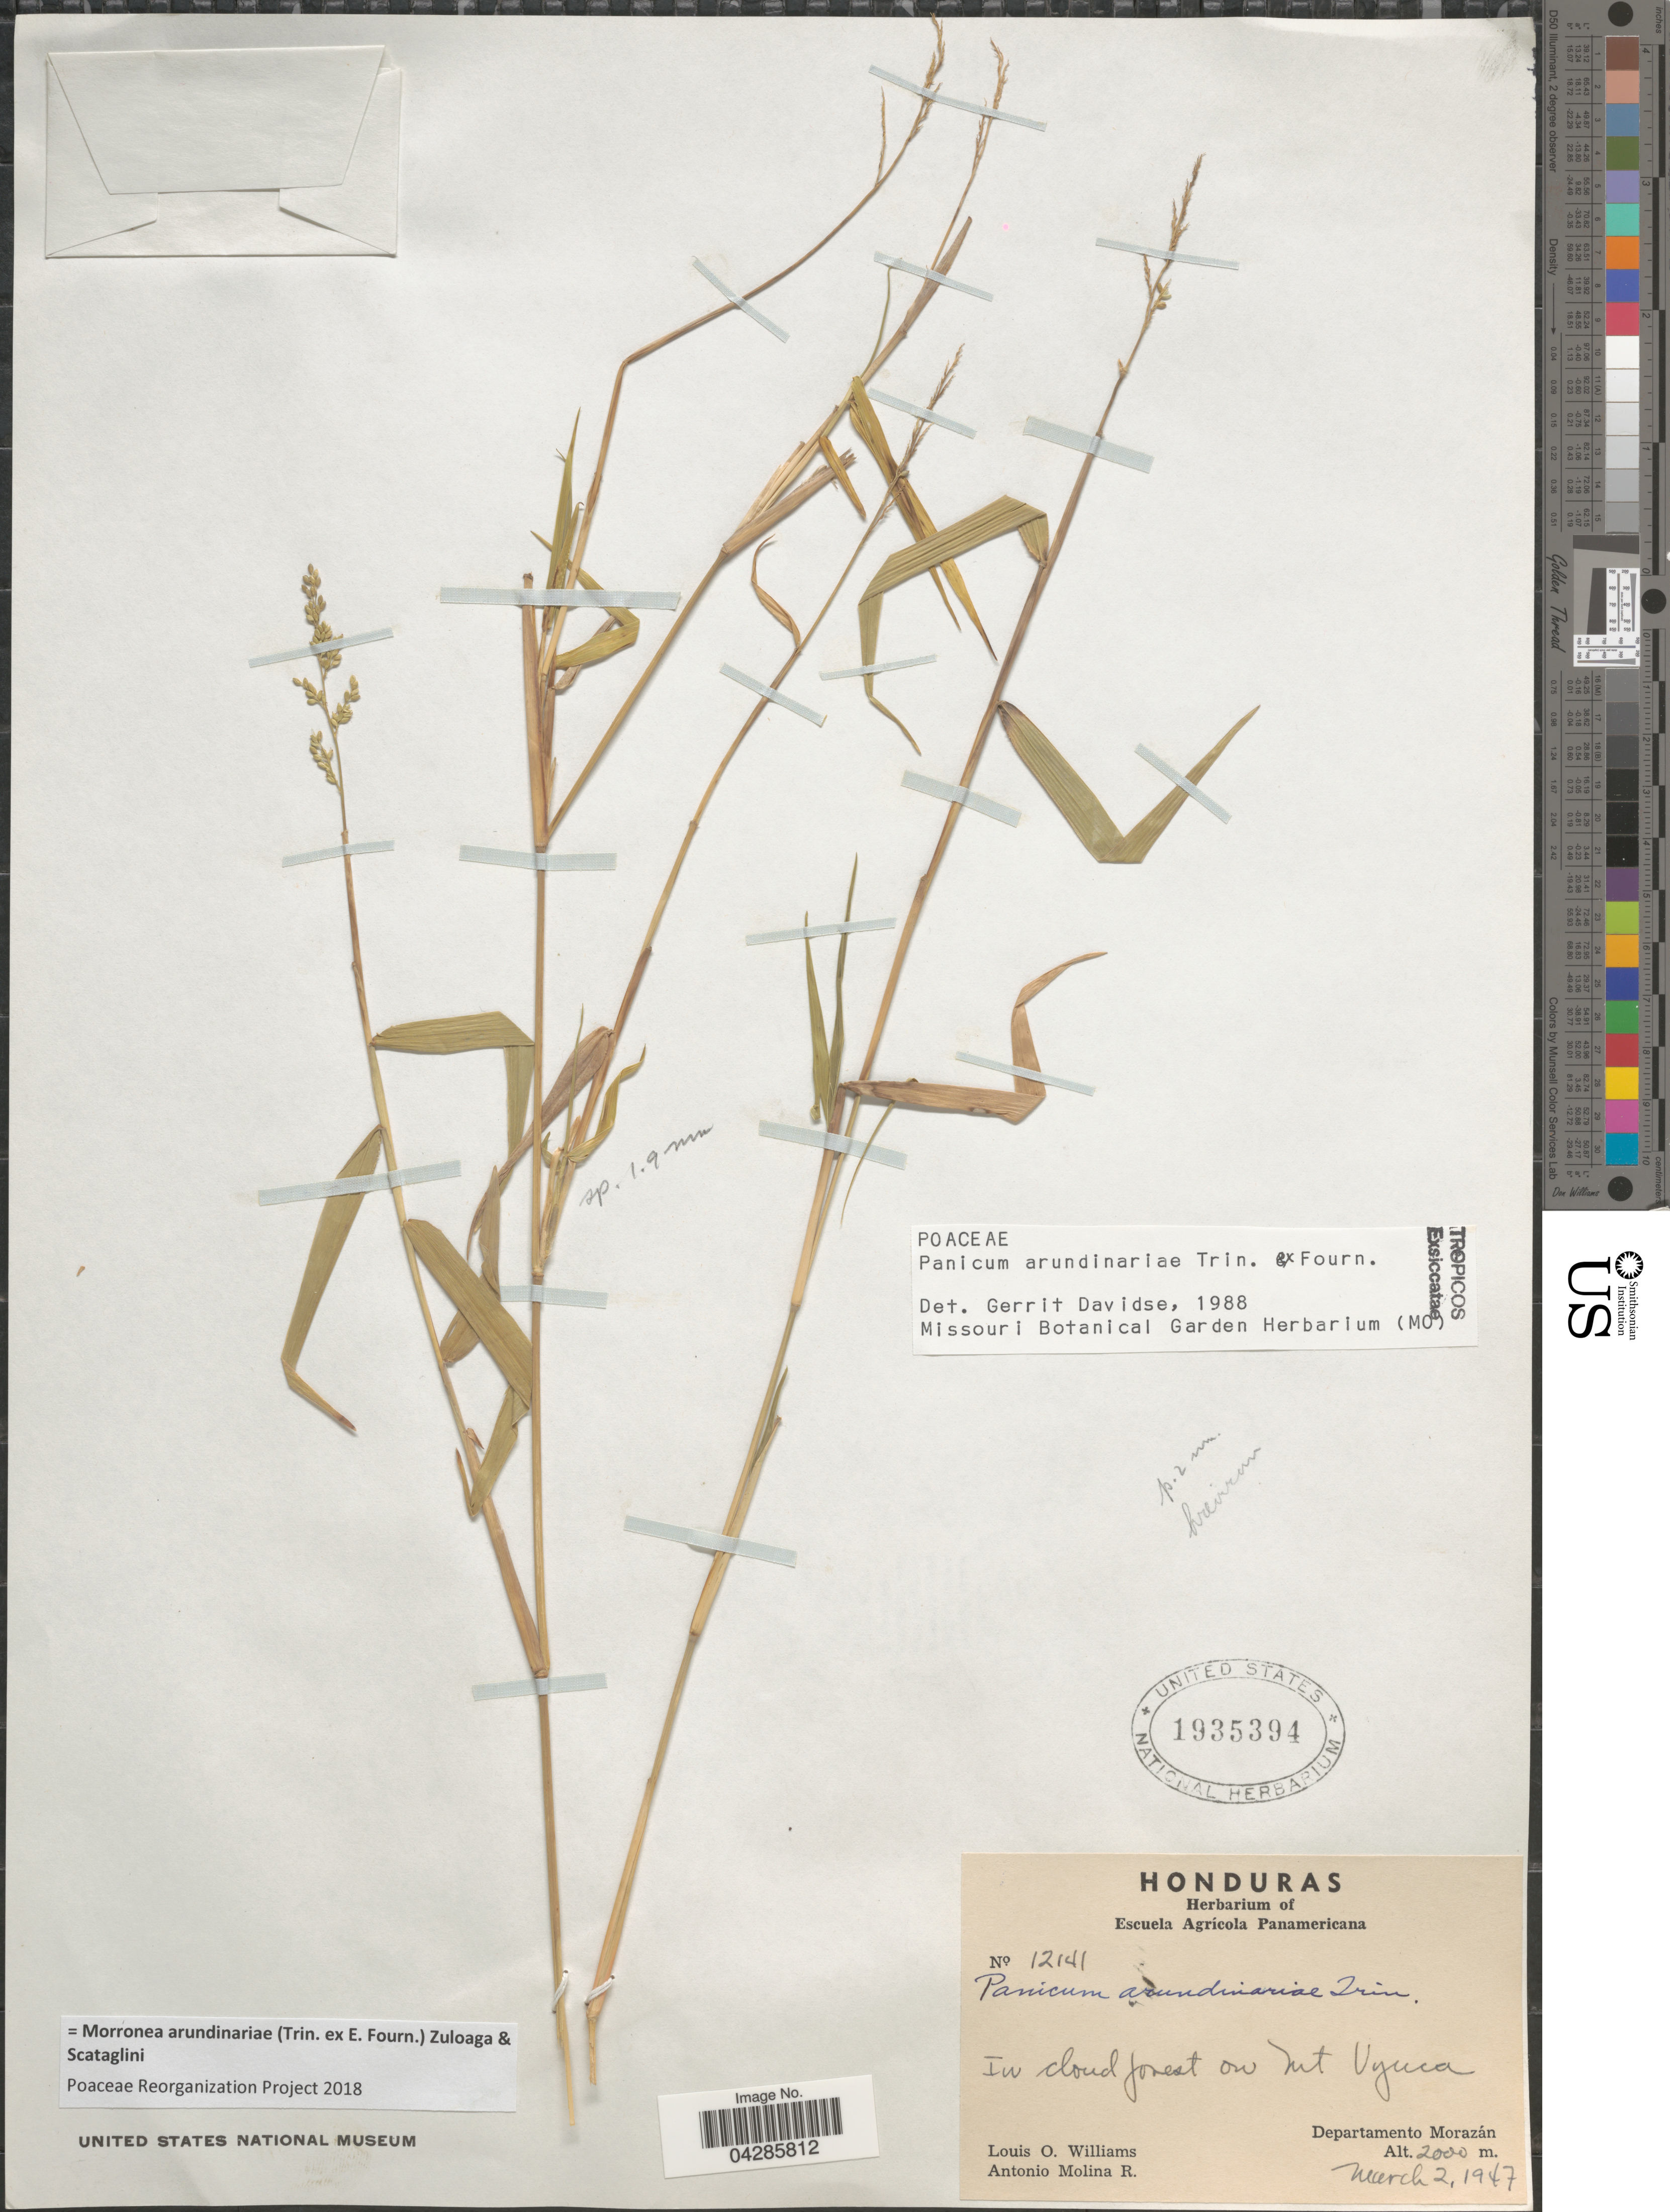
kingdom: Plantae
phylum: Tracheophyta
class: Liliopsida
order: Poales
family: Poaceae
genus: Morronea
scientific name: Morronea arundinariae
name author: (Trin. ex E. Fourn.) Zuloaga & Scataglini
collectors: L. O. Williams & A. Molina R.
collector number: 12141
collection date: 1947-03-02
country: Honduras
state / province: Fco. Morazán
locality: In cloud forest on Mt Uyuca. Departamento Morazán.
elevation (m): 2000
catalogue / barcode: US 1935394